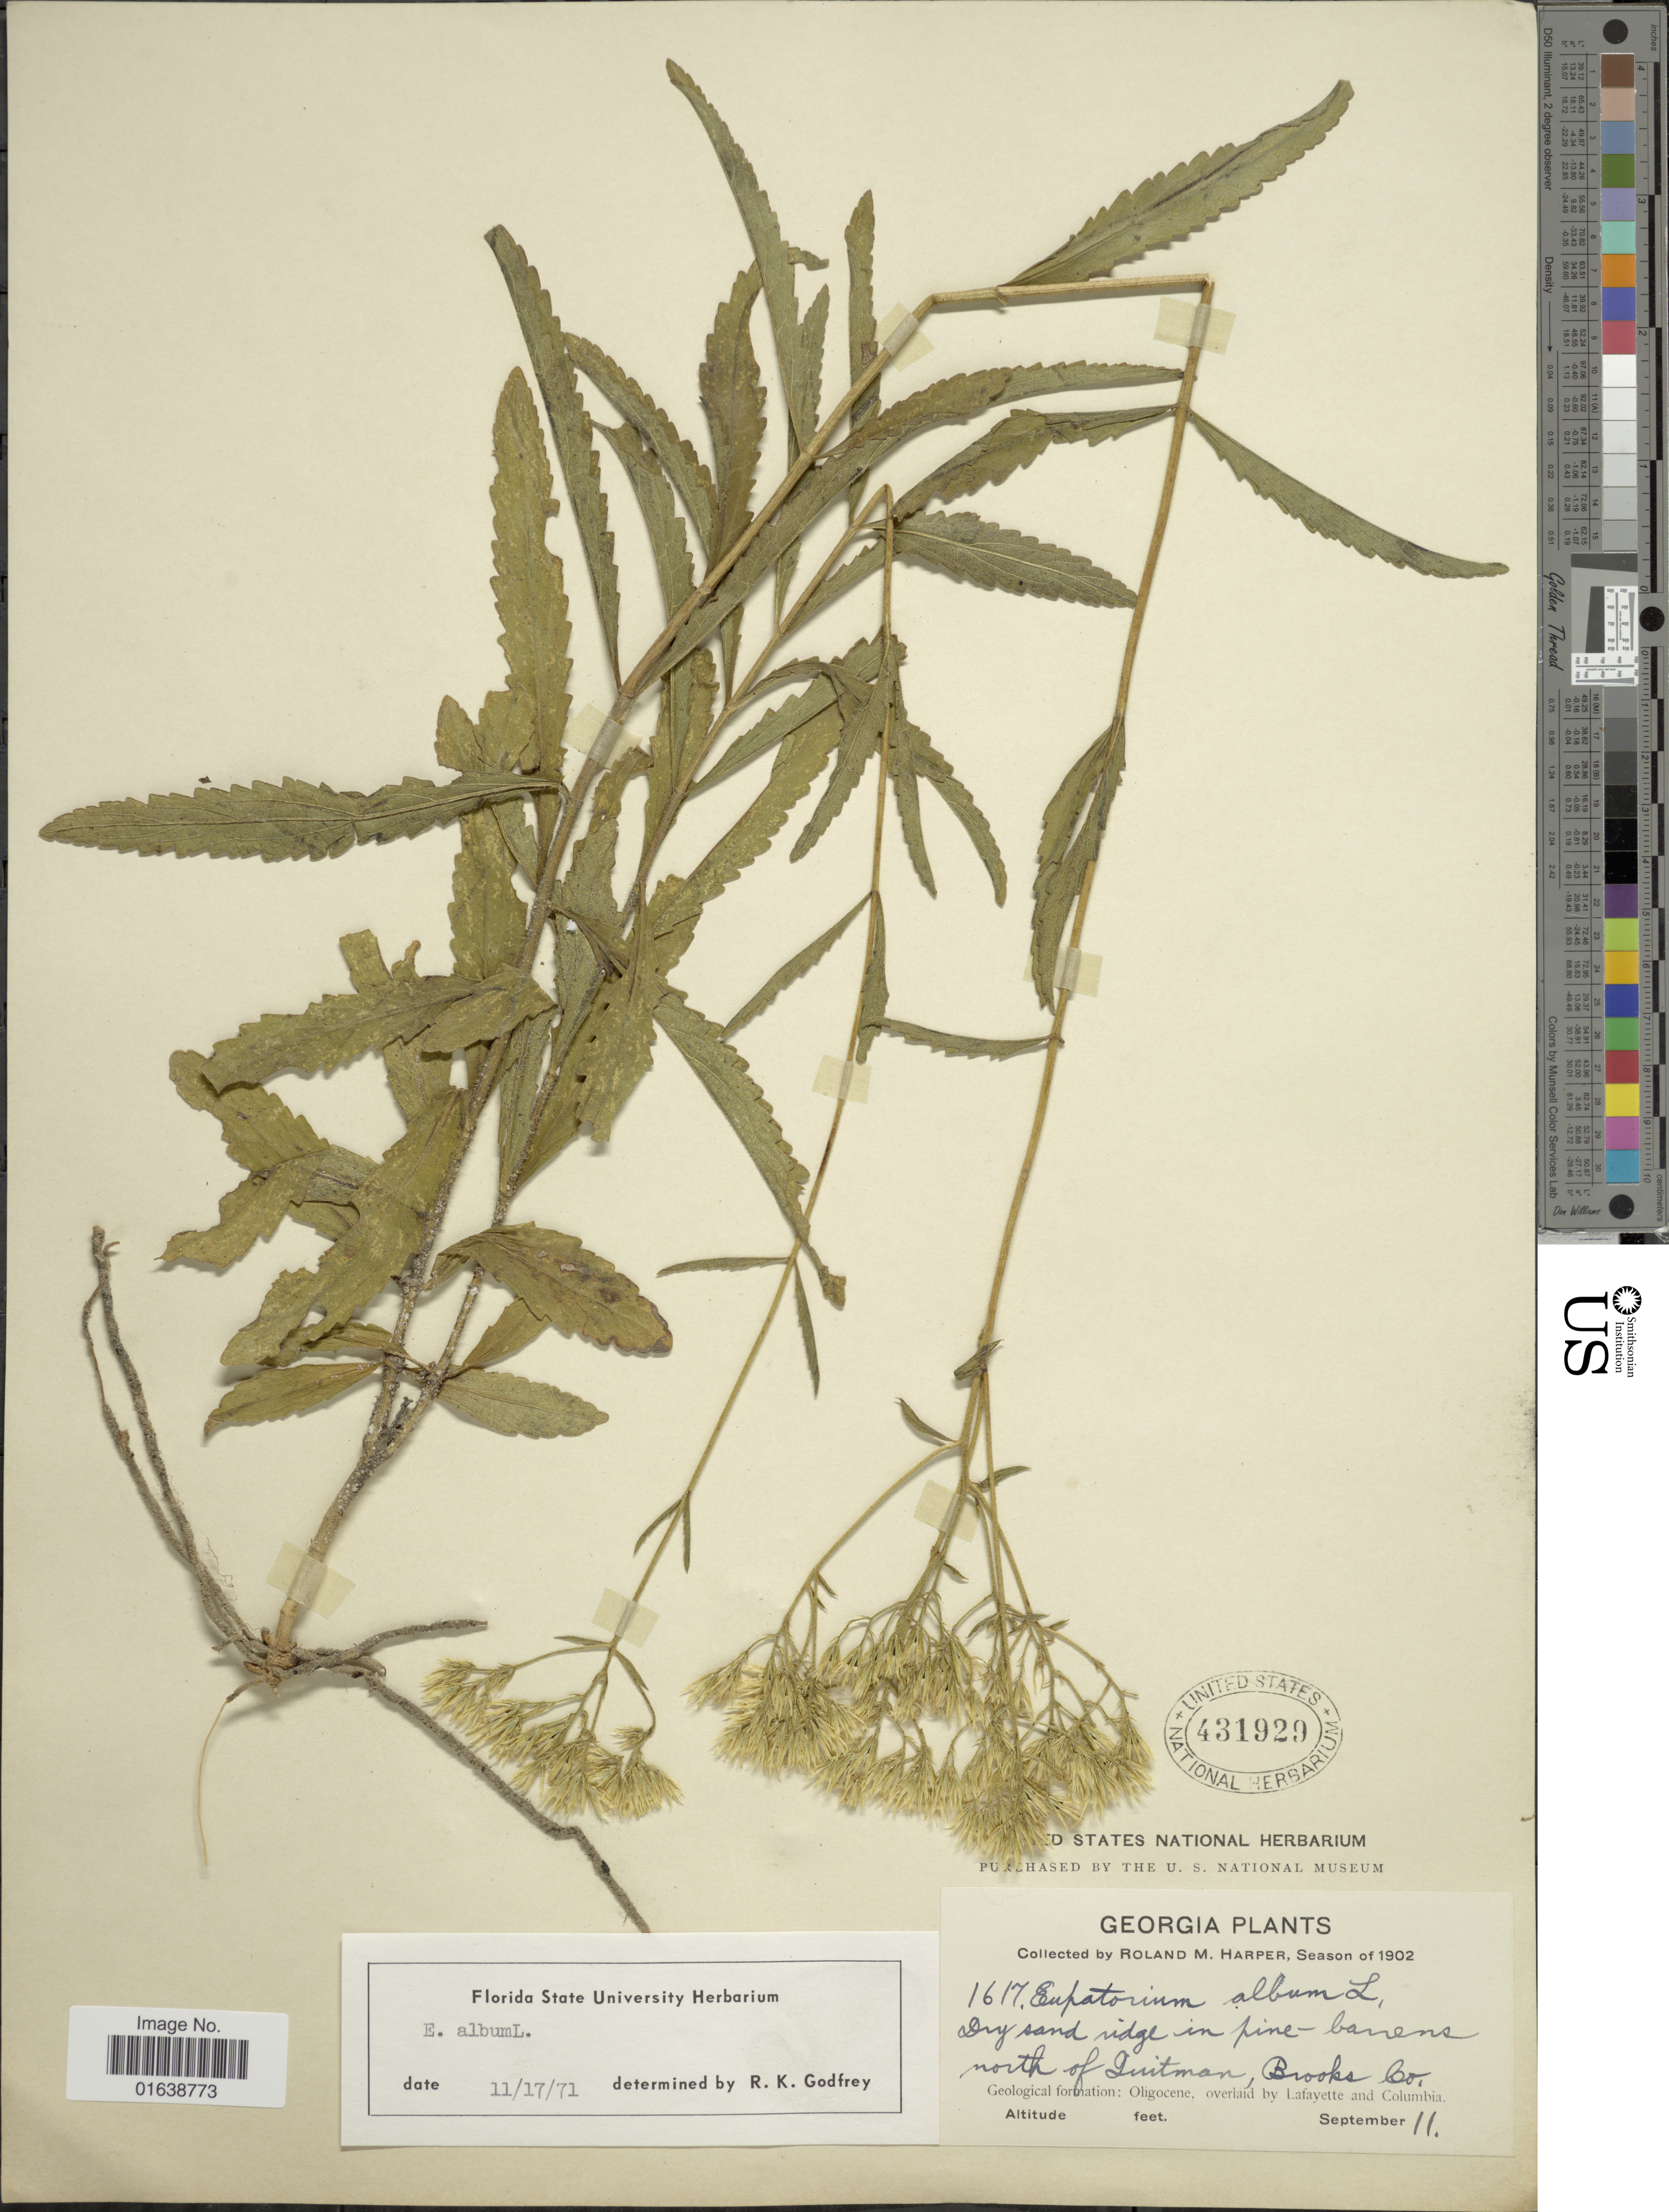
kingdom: Plantae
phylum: Tracheophyta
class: Magnoliopsida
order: Asterales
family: Asteraceae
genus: Eupatorium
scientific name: Eupatorium album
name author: L.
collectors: R. M. Harper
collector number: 1617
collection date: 1902-09-11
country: United States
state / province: Georgia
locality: Dry sand ridge in pine-barens north of Quitman, Brooks Co.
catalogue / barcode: US 431929